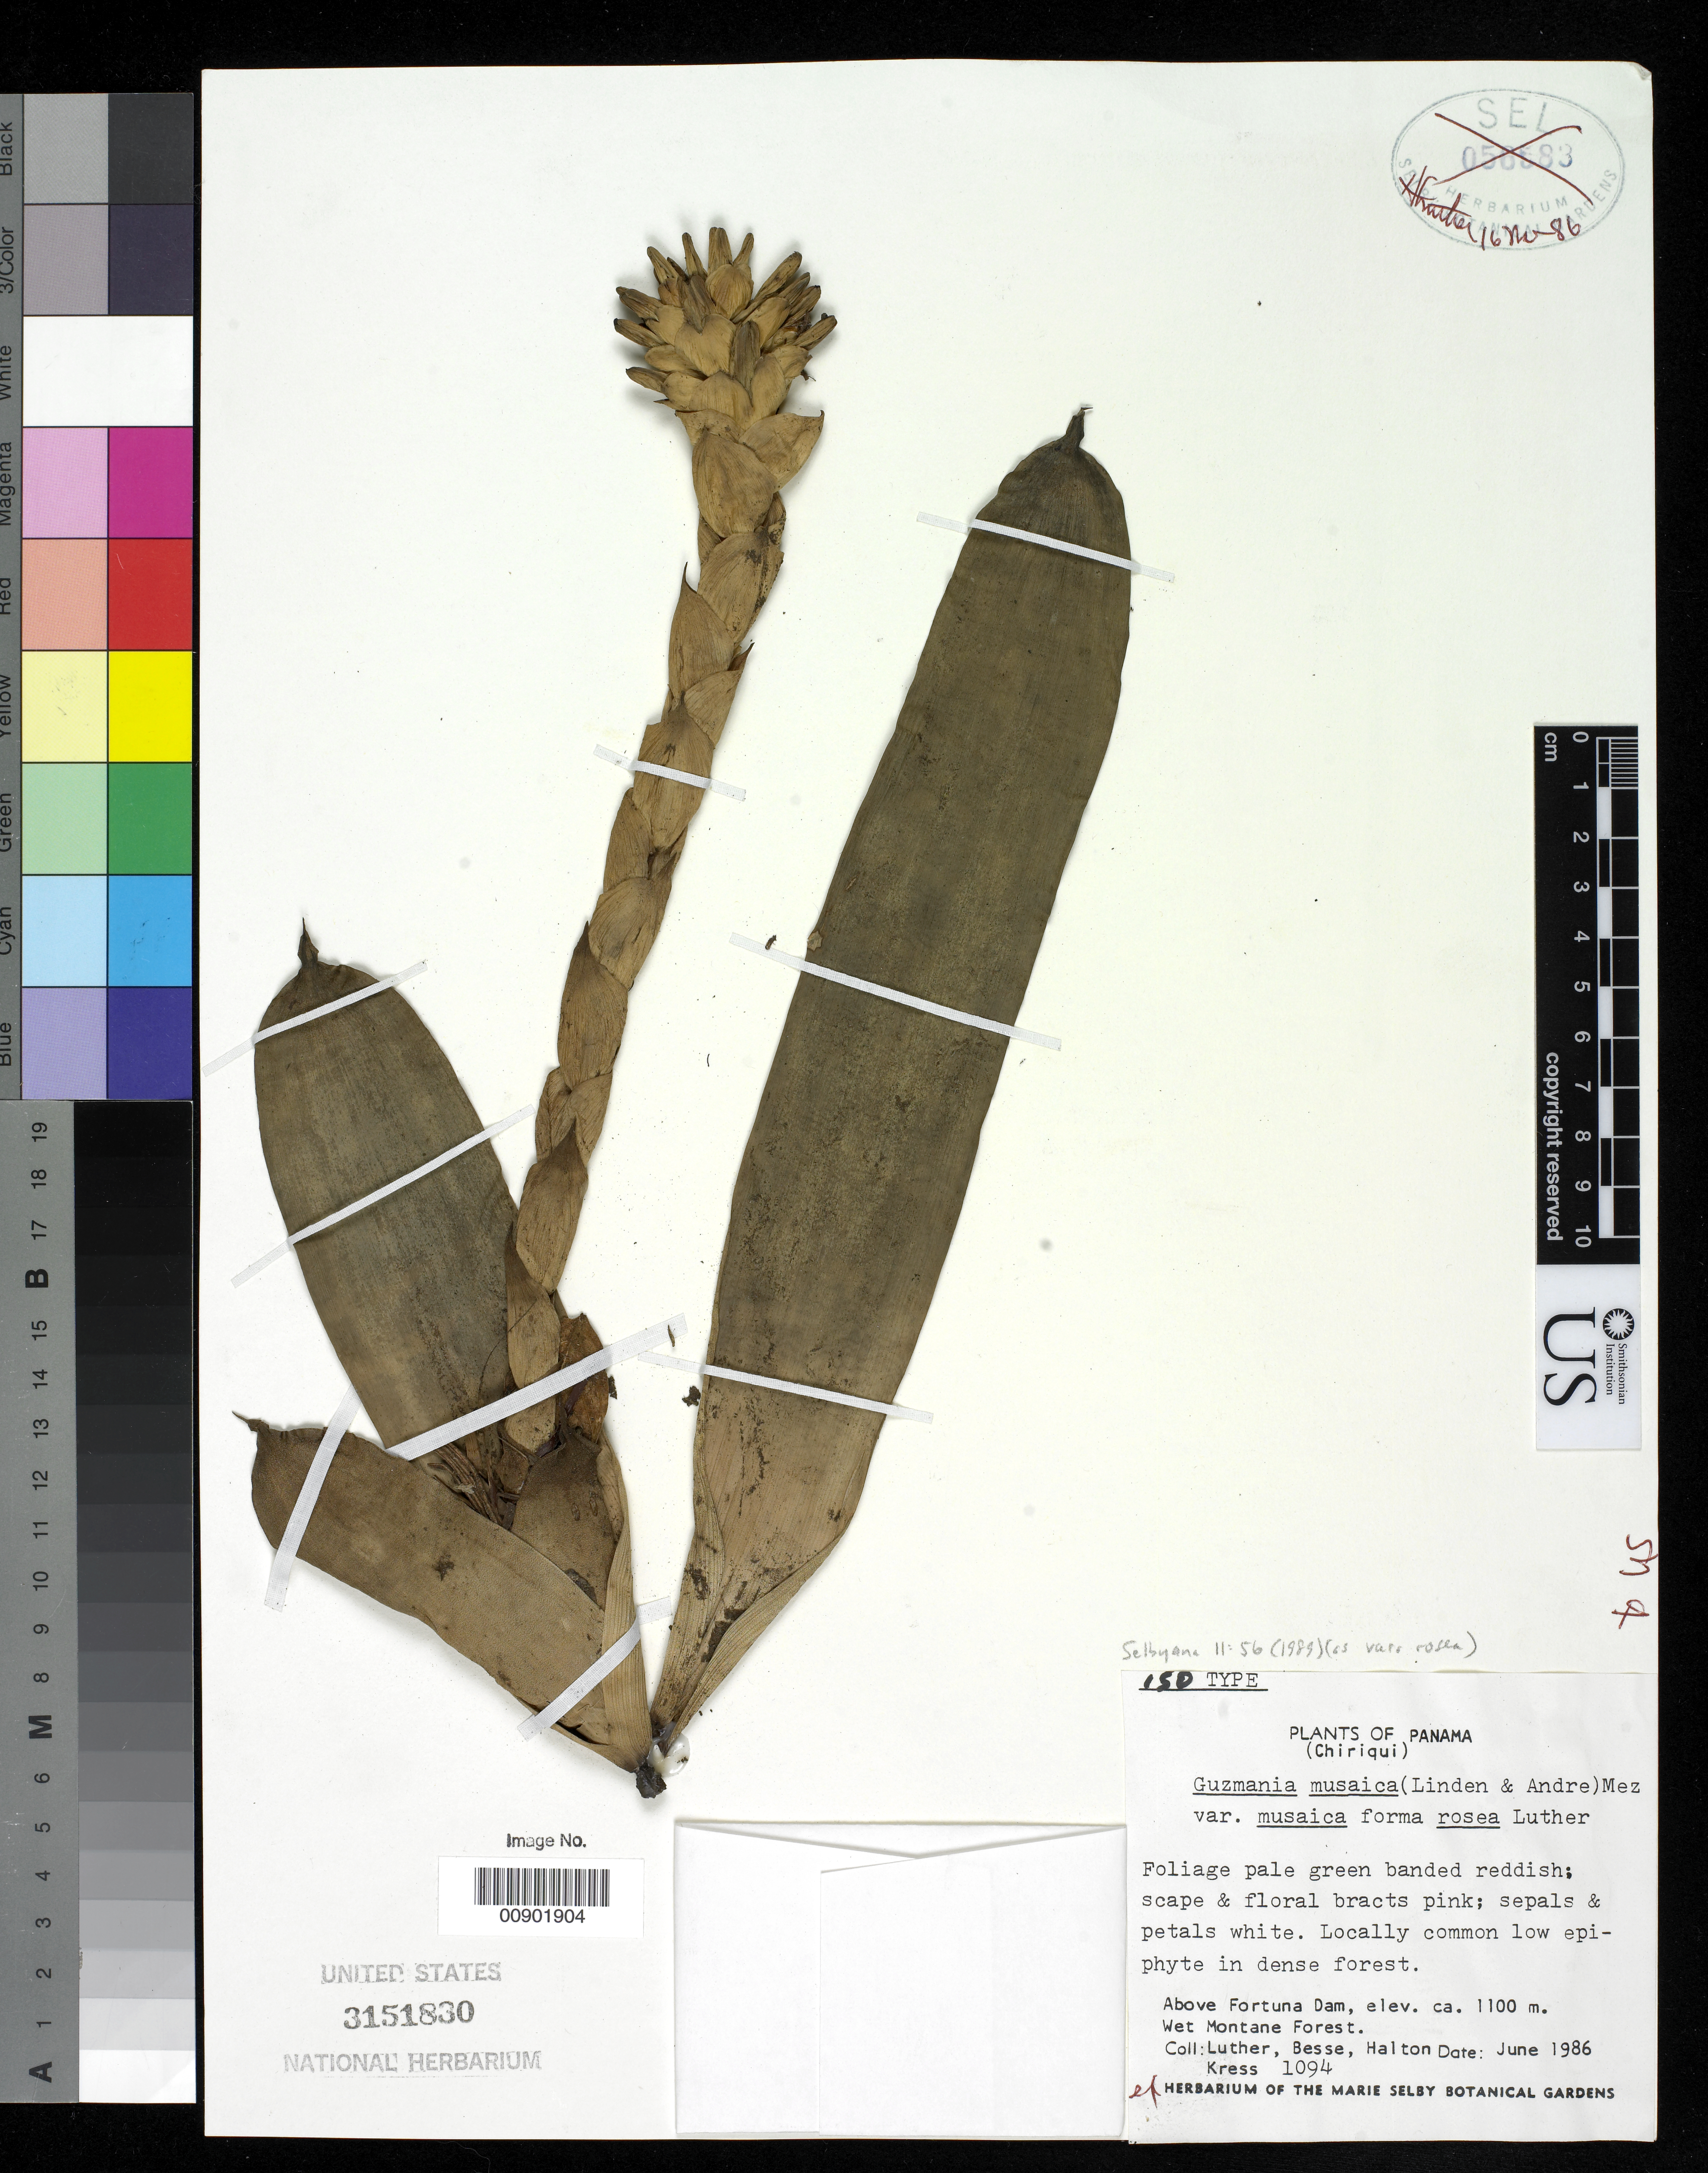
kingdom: Plantae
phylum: Tracheophyta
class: Liliopsida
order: Poales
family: Bromeliaceae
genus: Guzmania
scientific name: Guzmania musaica var. rosea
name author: H. Luther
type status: Isotype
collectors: Harry E. Luther, L. Besse, J. Halton & W. J. Kress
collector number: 1094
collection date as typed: Jun 1986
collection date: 1986-06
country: Panama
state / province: Chiriquí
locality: Above Fortuna Dam.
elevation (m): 1100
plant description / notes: Specimen annotated as "forma rosea" but name published as variety.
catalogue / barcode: US 3151830